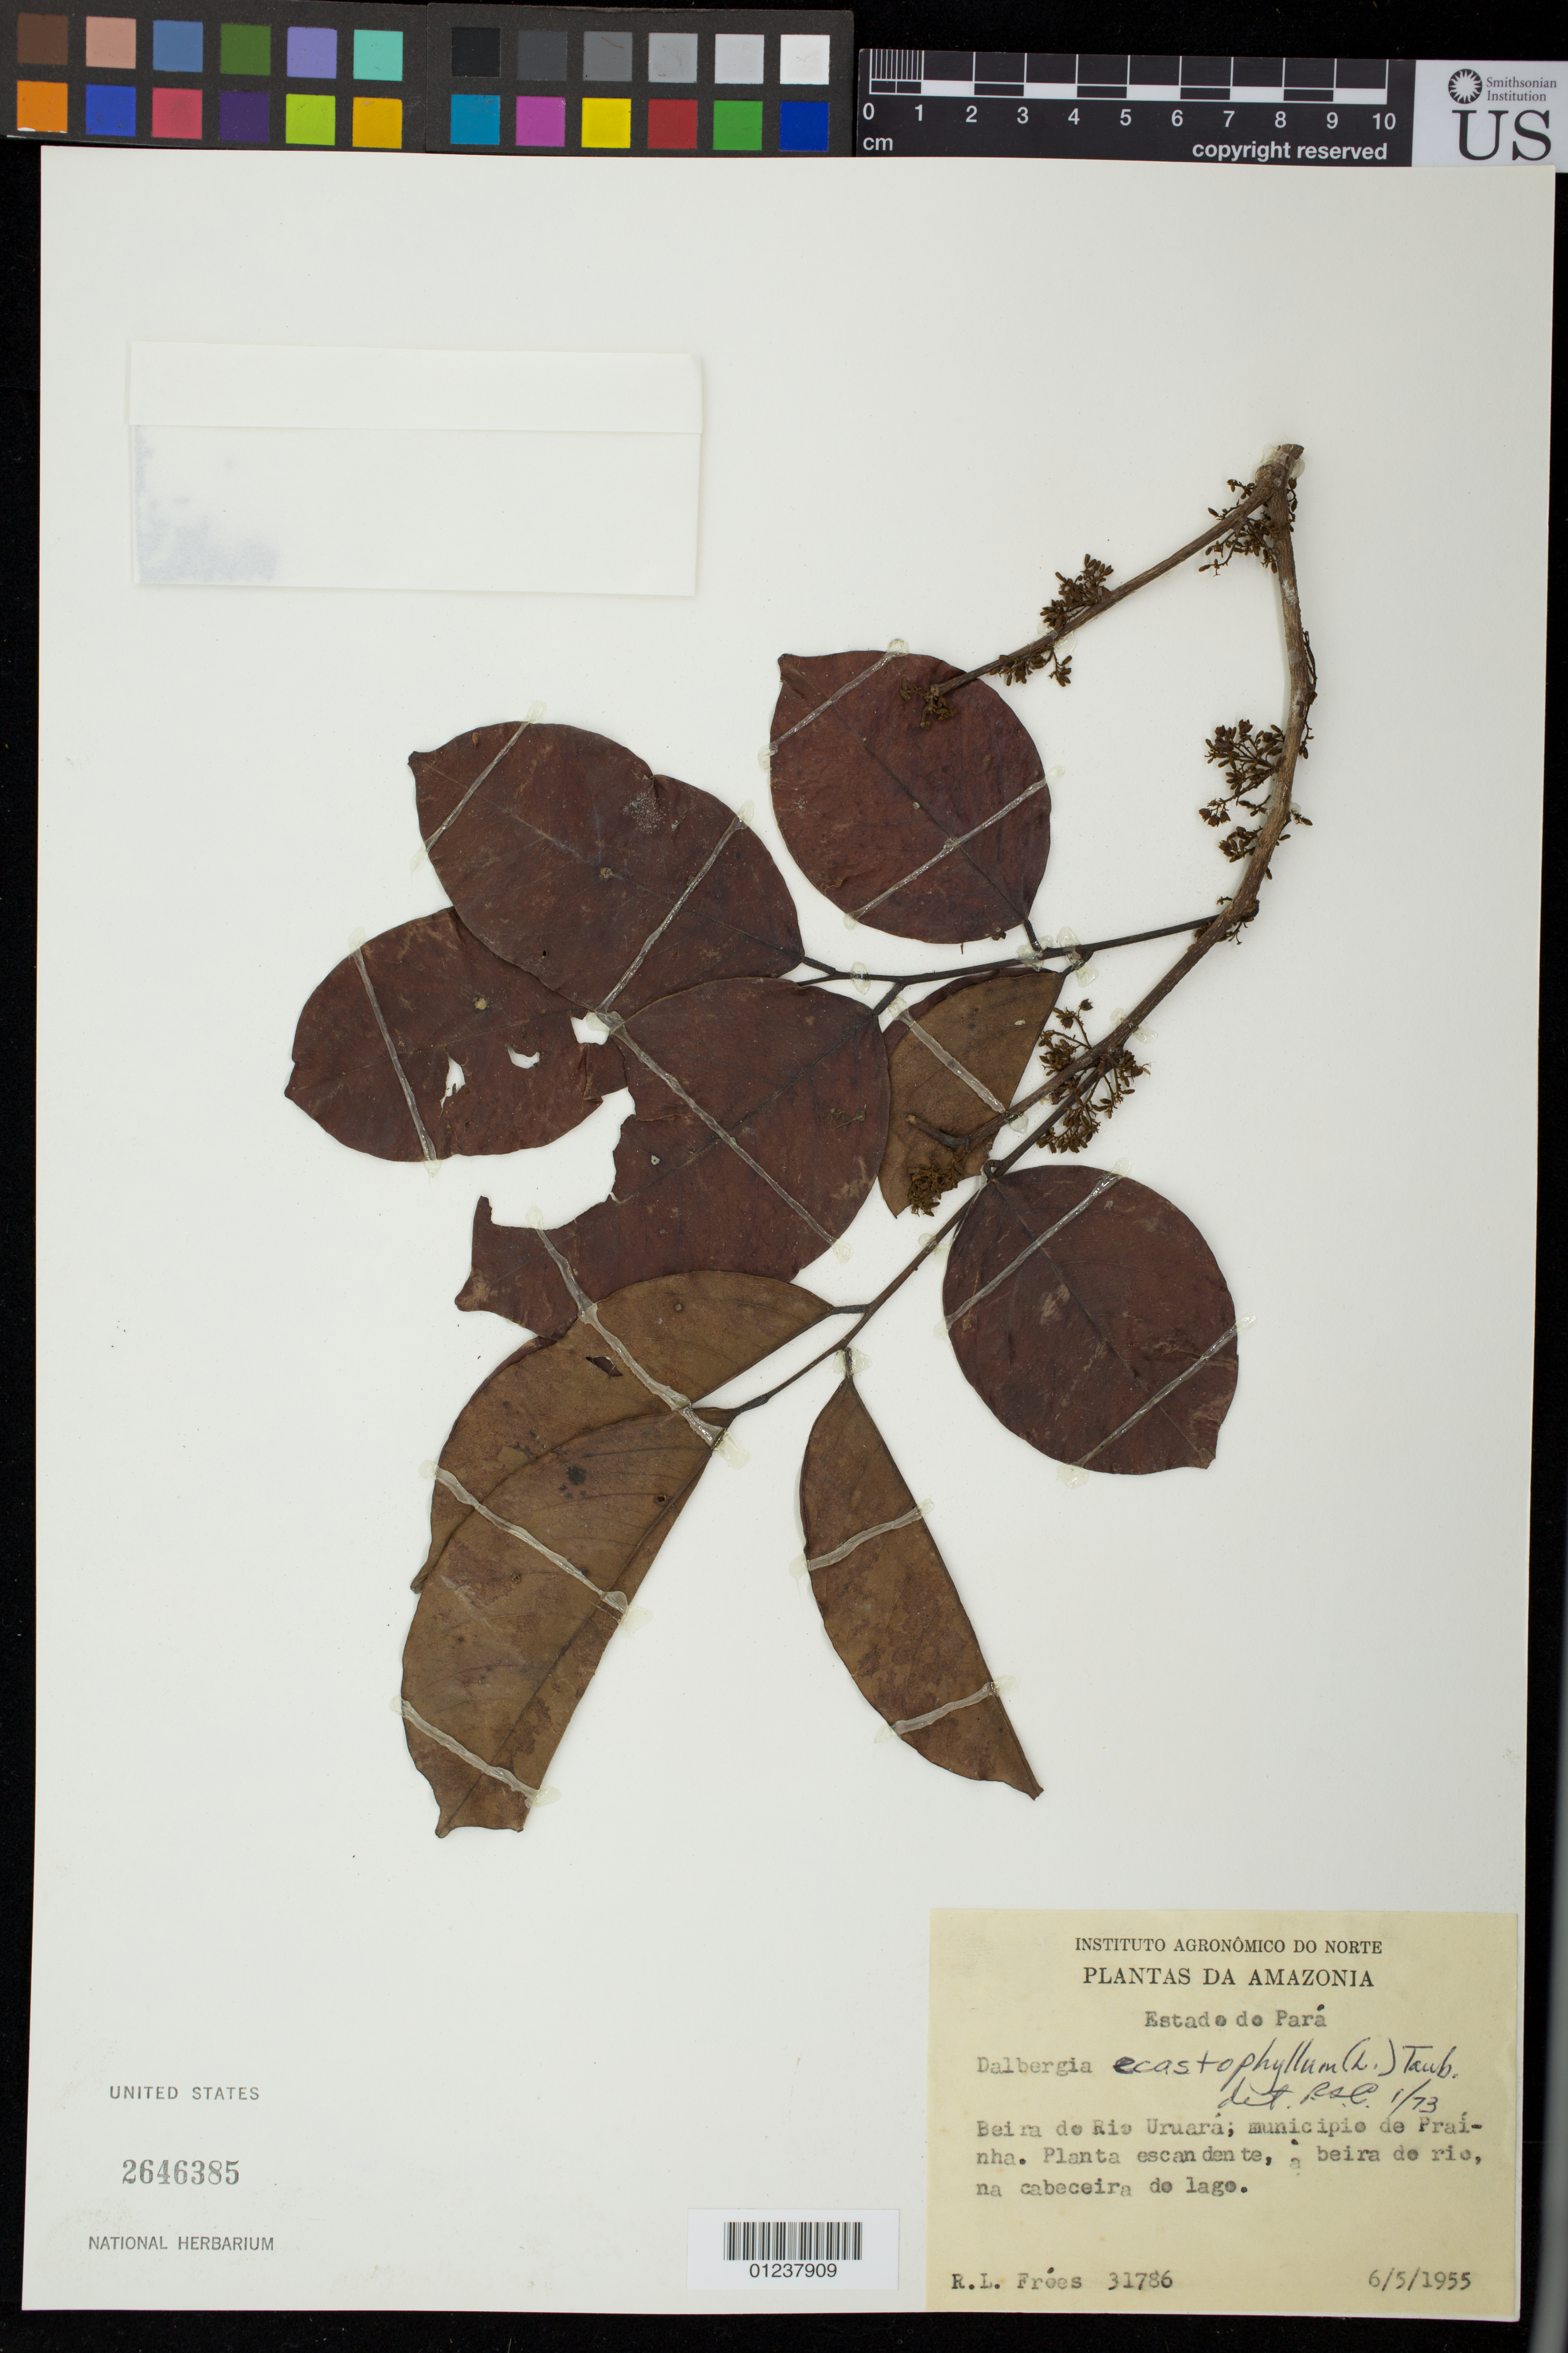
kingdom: Plantae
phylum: Tracheophyta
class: Magnoliopsida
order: Fabales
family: Fabaceae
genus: Dalbergia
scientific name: Dalbergia ecastaphyllum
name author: (L.) Taub.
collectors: R. L. Fróes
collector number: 31786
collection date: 1955-05-06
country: Brazil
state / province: Para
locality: Beira do Rio Uruara; municipio de Prainha.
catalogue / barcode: US 2646385